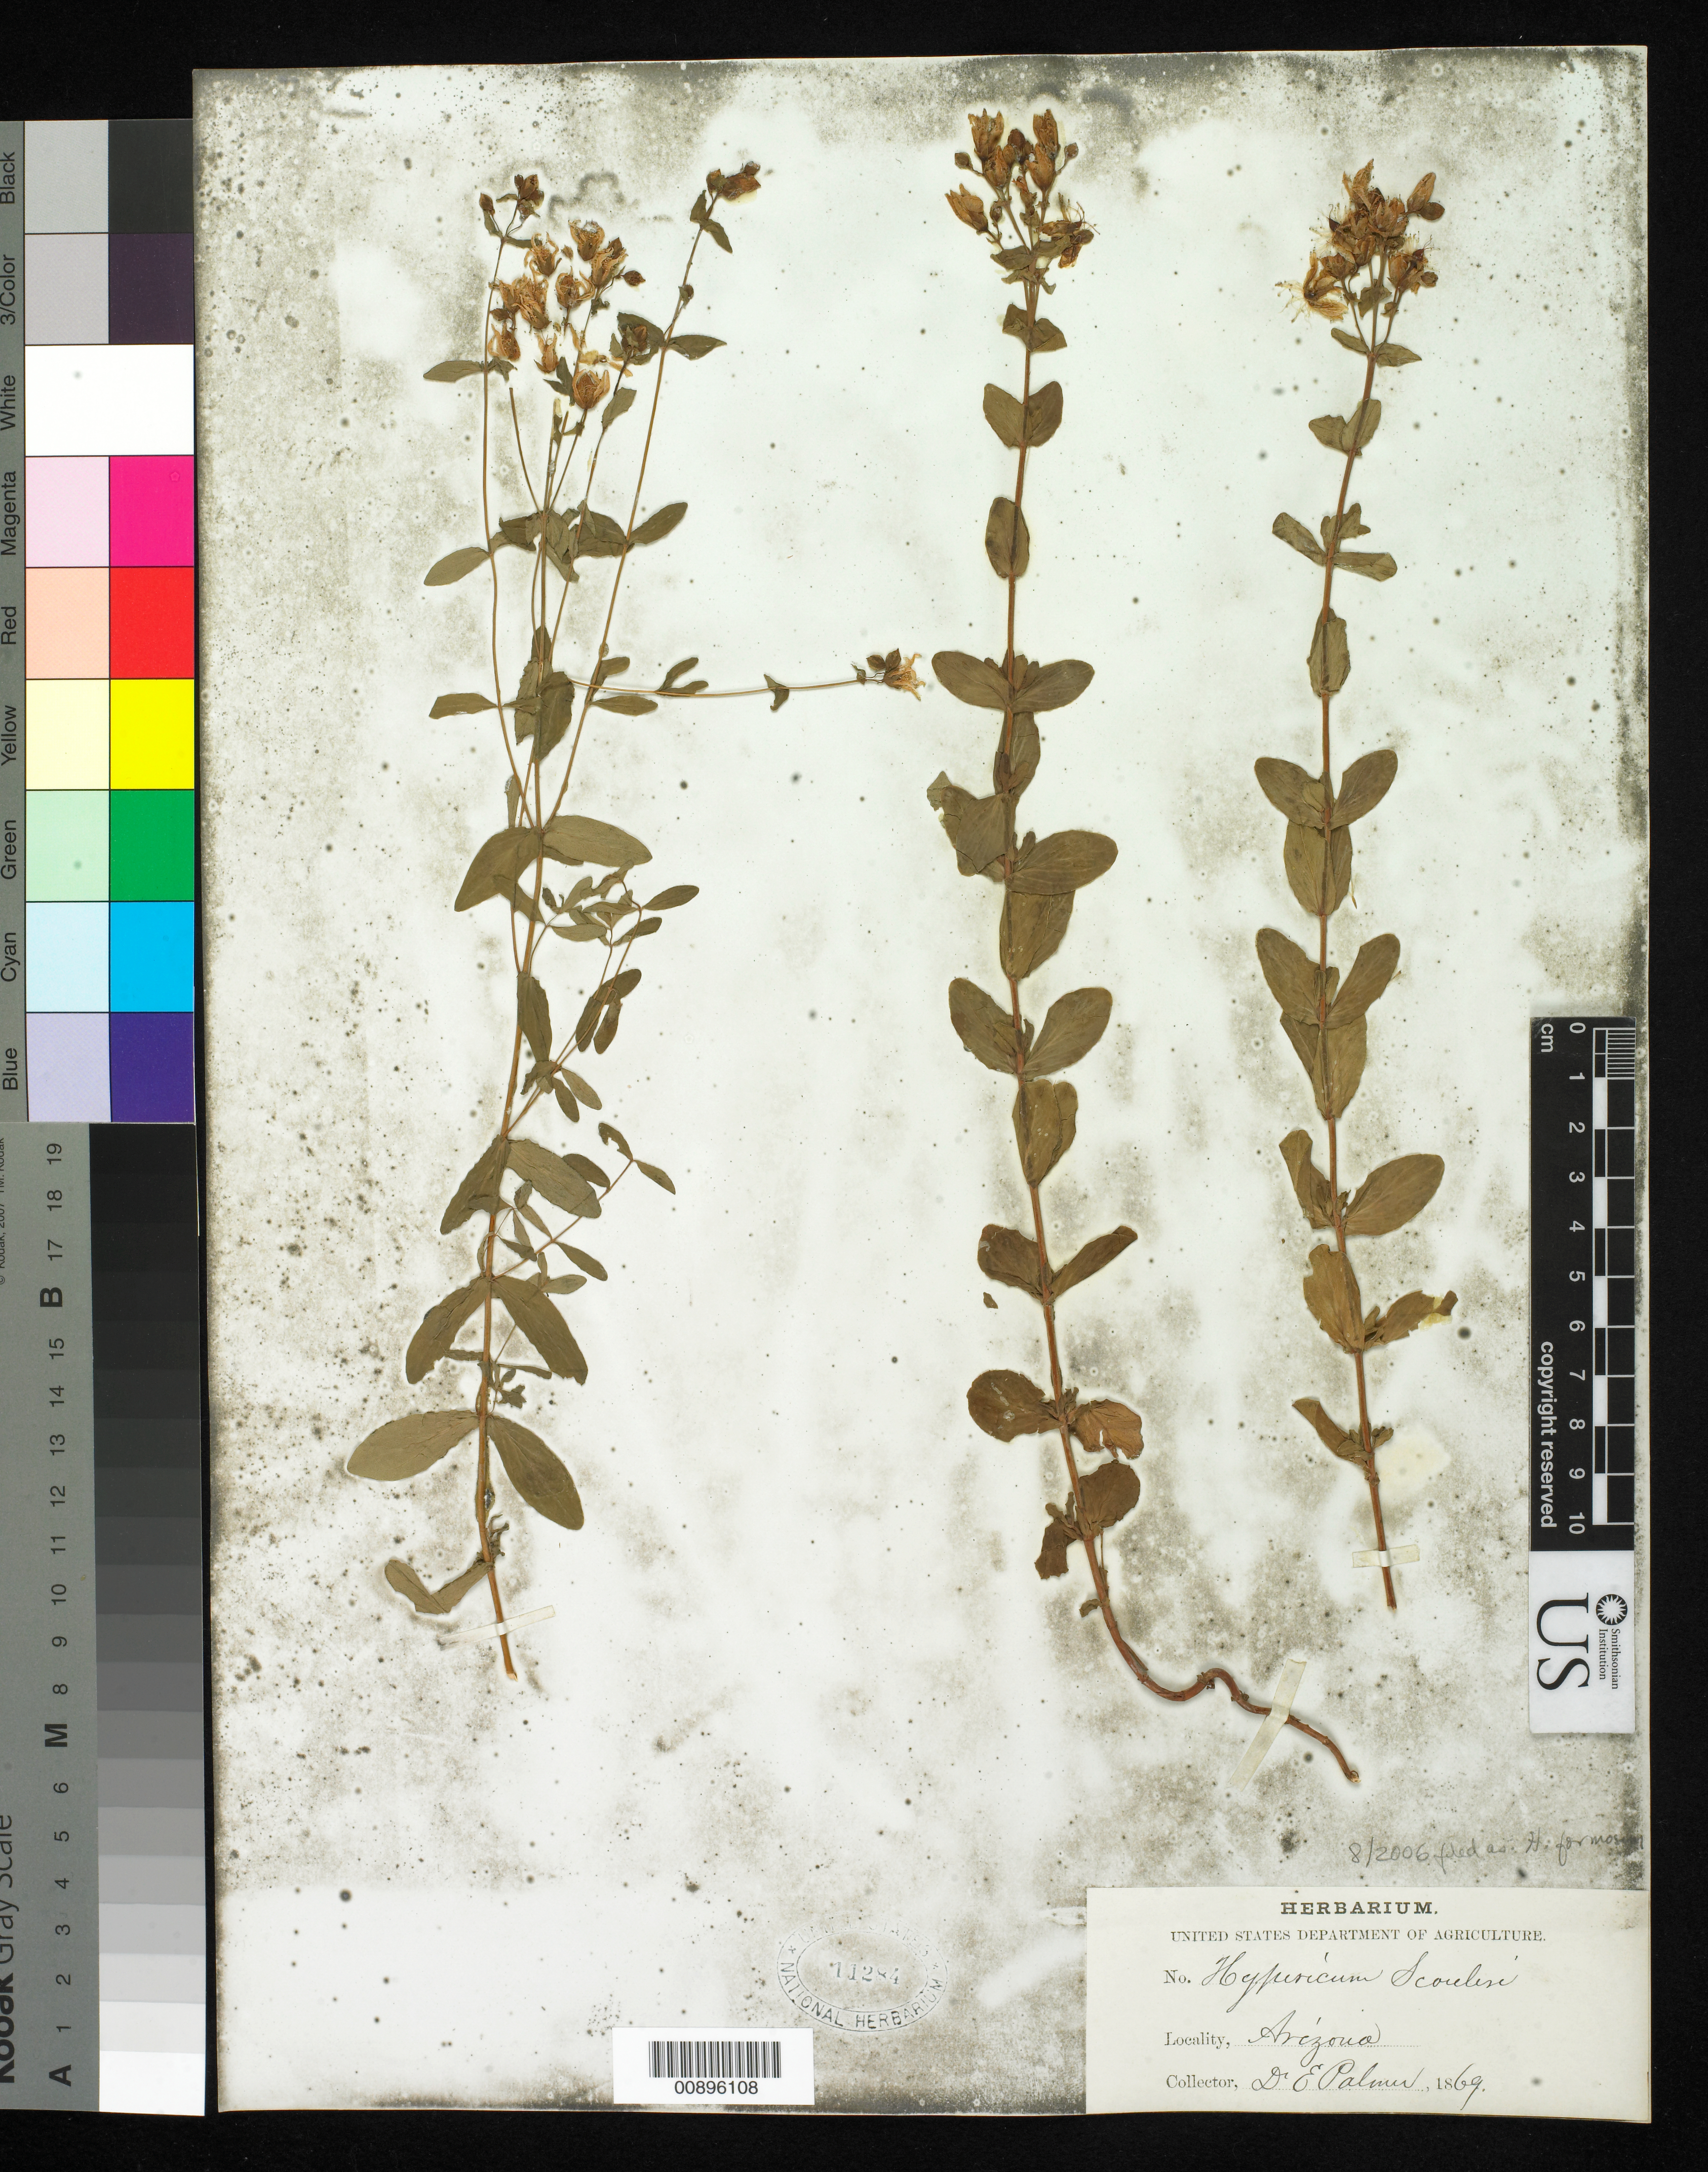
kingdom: Plantae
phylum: Tracheophyta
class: Magnoliopsida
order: Malpighiales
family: Hypericaceae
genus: Hypericum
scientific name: Hypericum formosum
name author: Kunth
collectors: E. Palmer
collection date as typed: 1869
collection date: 1869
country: United States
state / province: Arizona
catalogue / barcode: US 11284